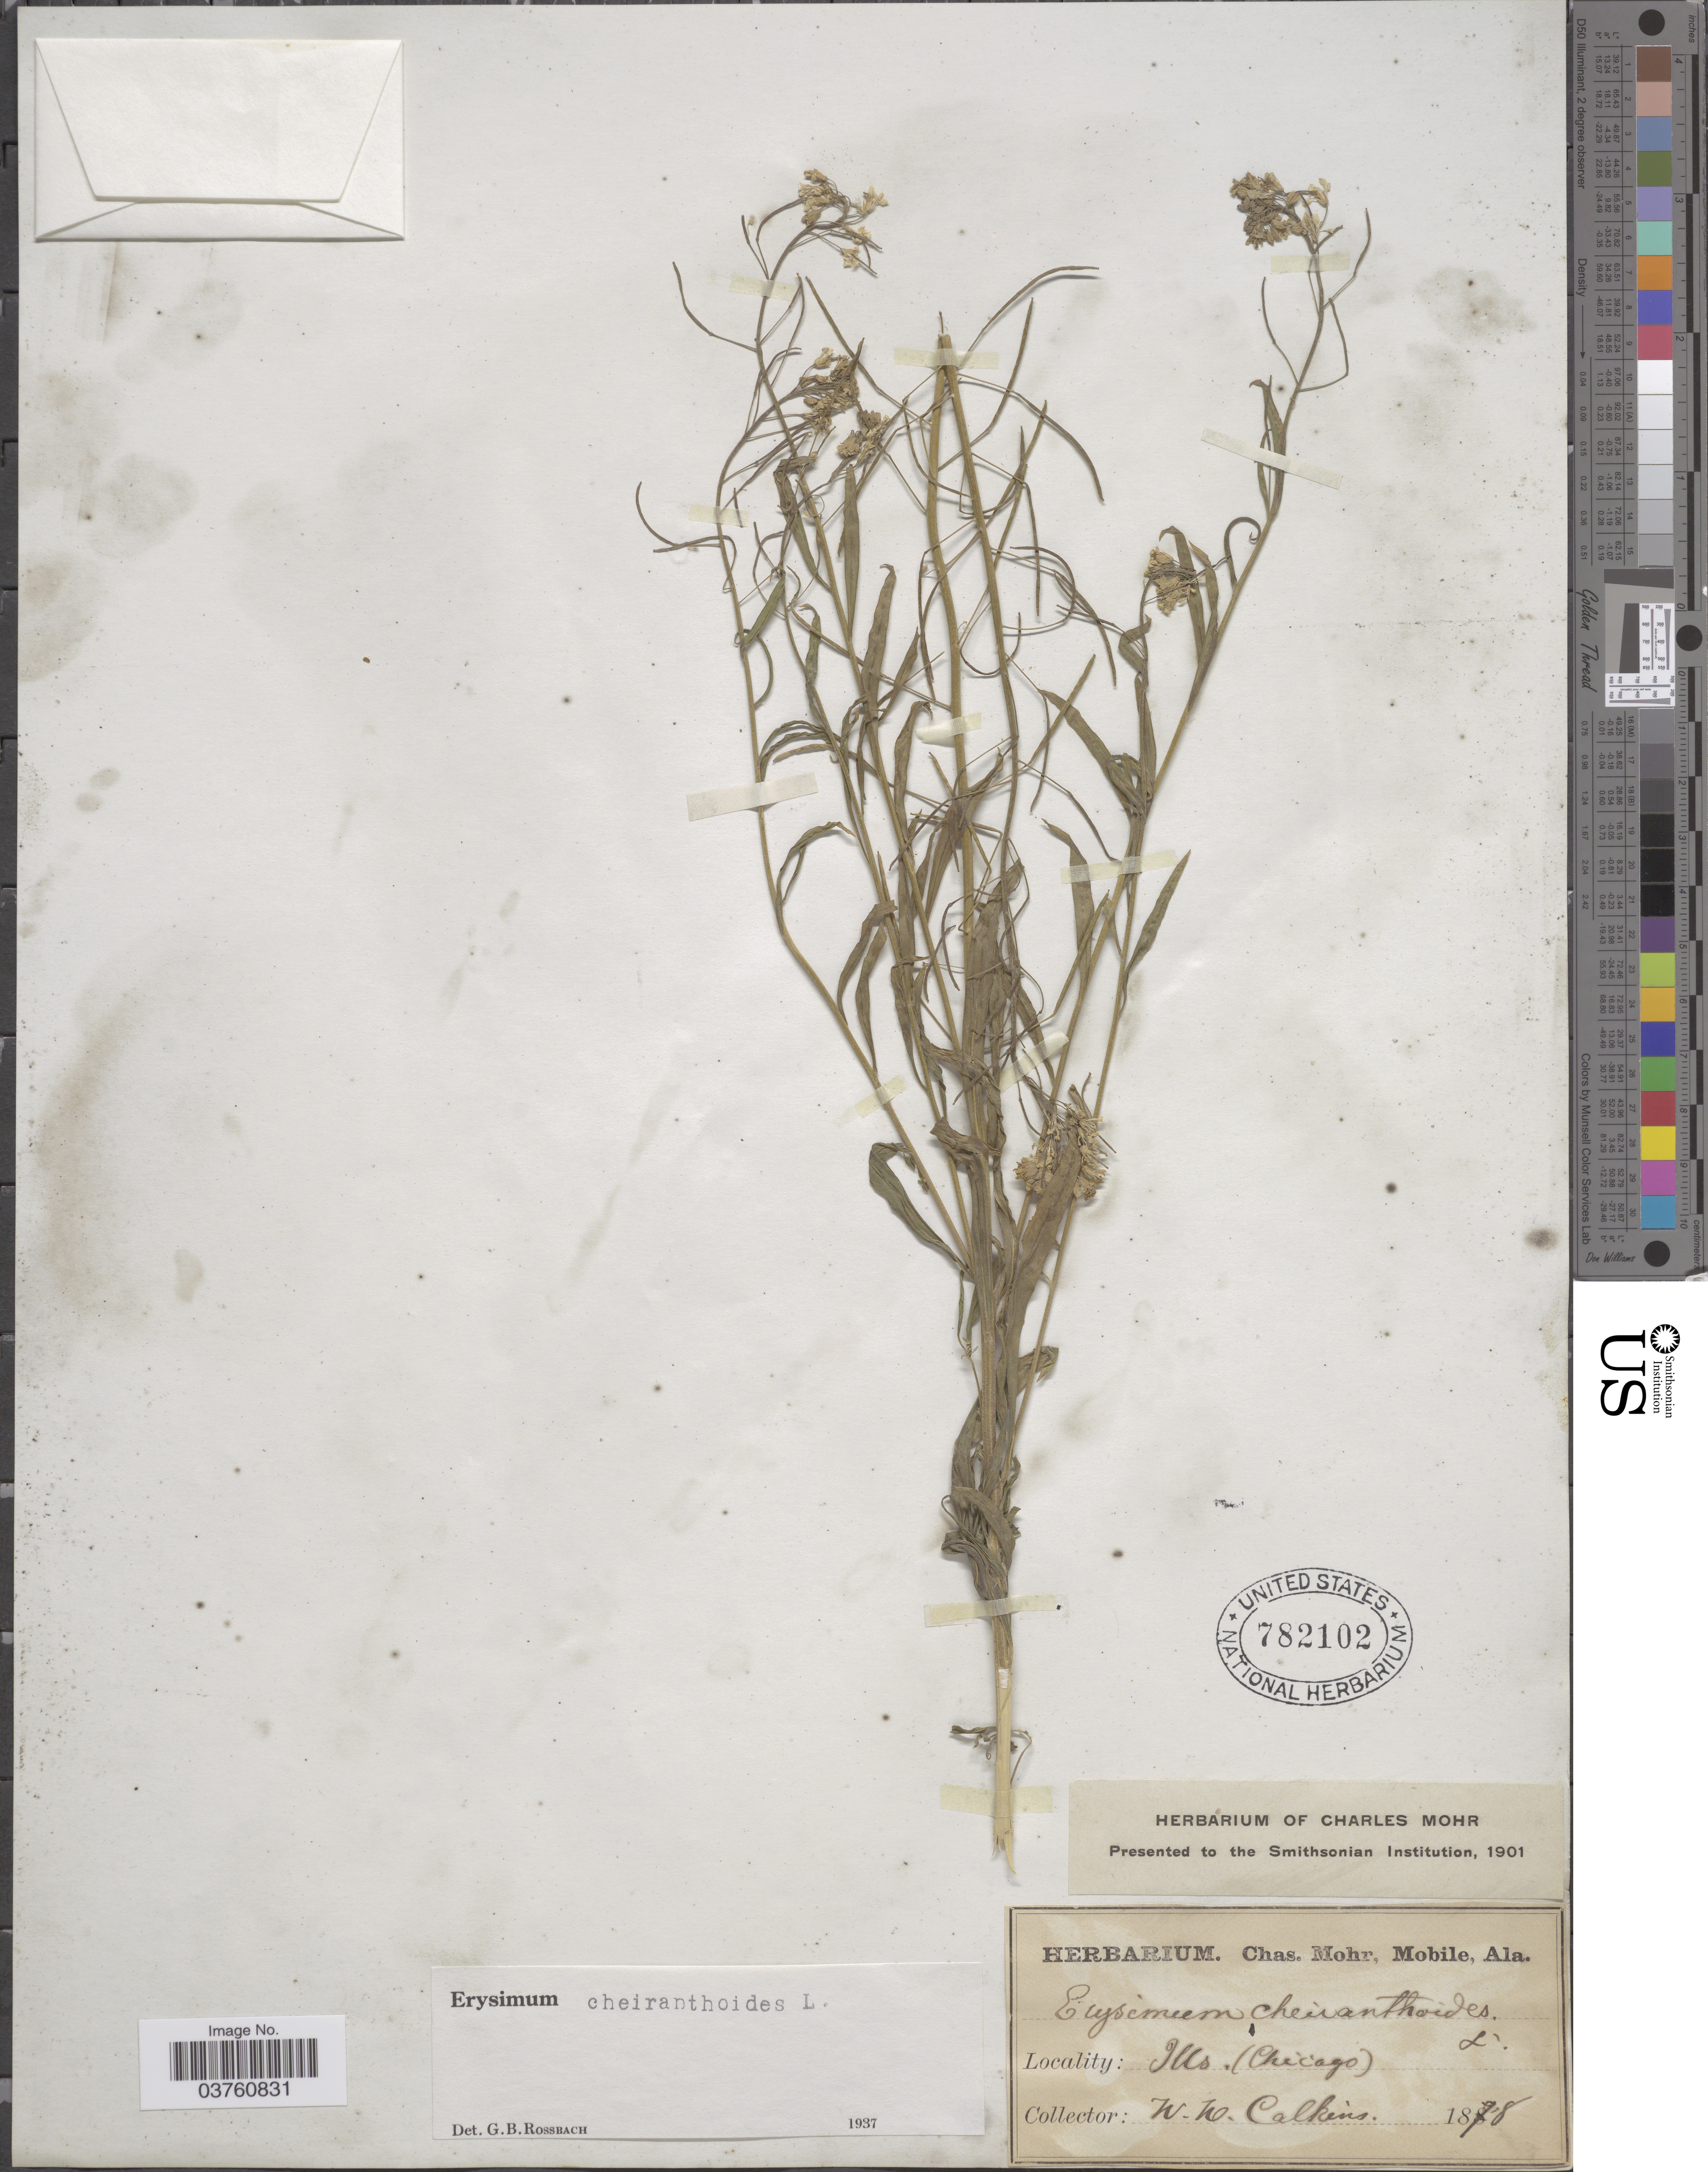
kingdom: Plantae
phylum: Tracheophyta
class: Magnoliopsida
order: Brassicales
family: Brassicaceae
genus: Erysimum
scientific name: Erysimum cheiranthoides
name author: L.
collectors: W. Calkins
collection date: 1878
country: United States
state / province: Illinois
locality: (Chicago).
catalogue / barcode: US 782102